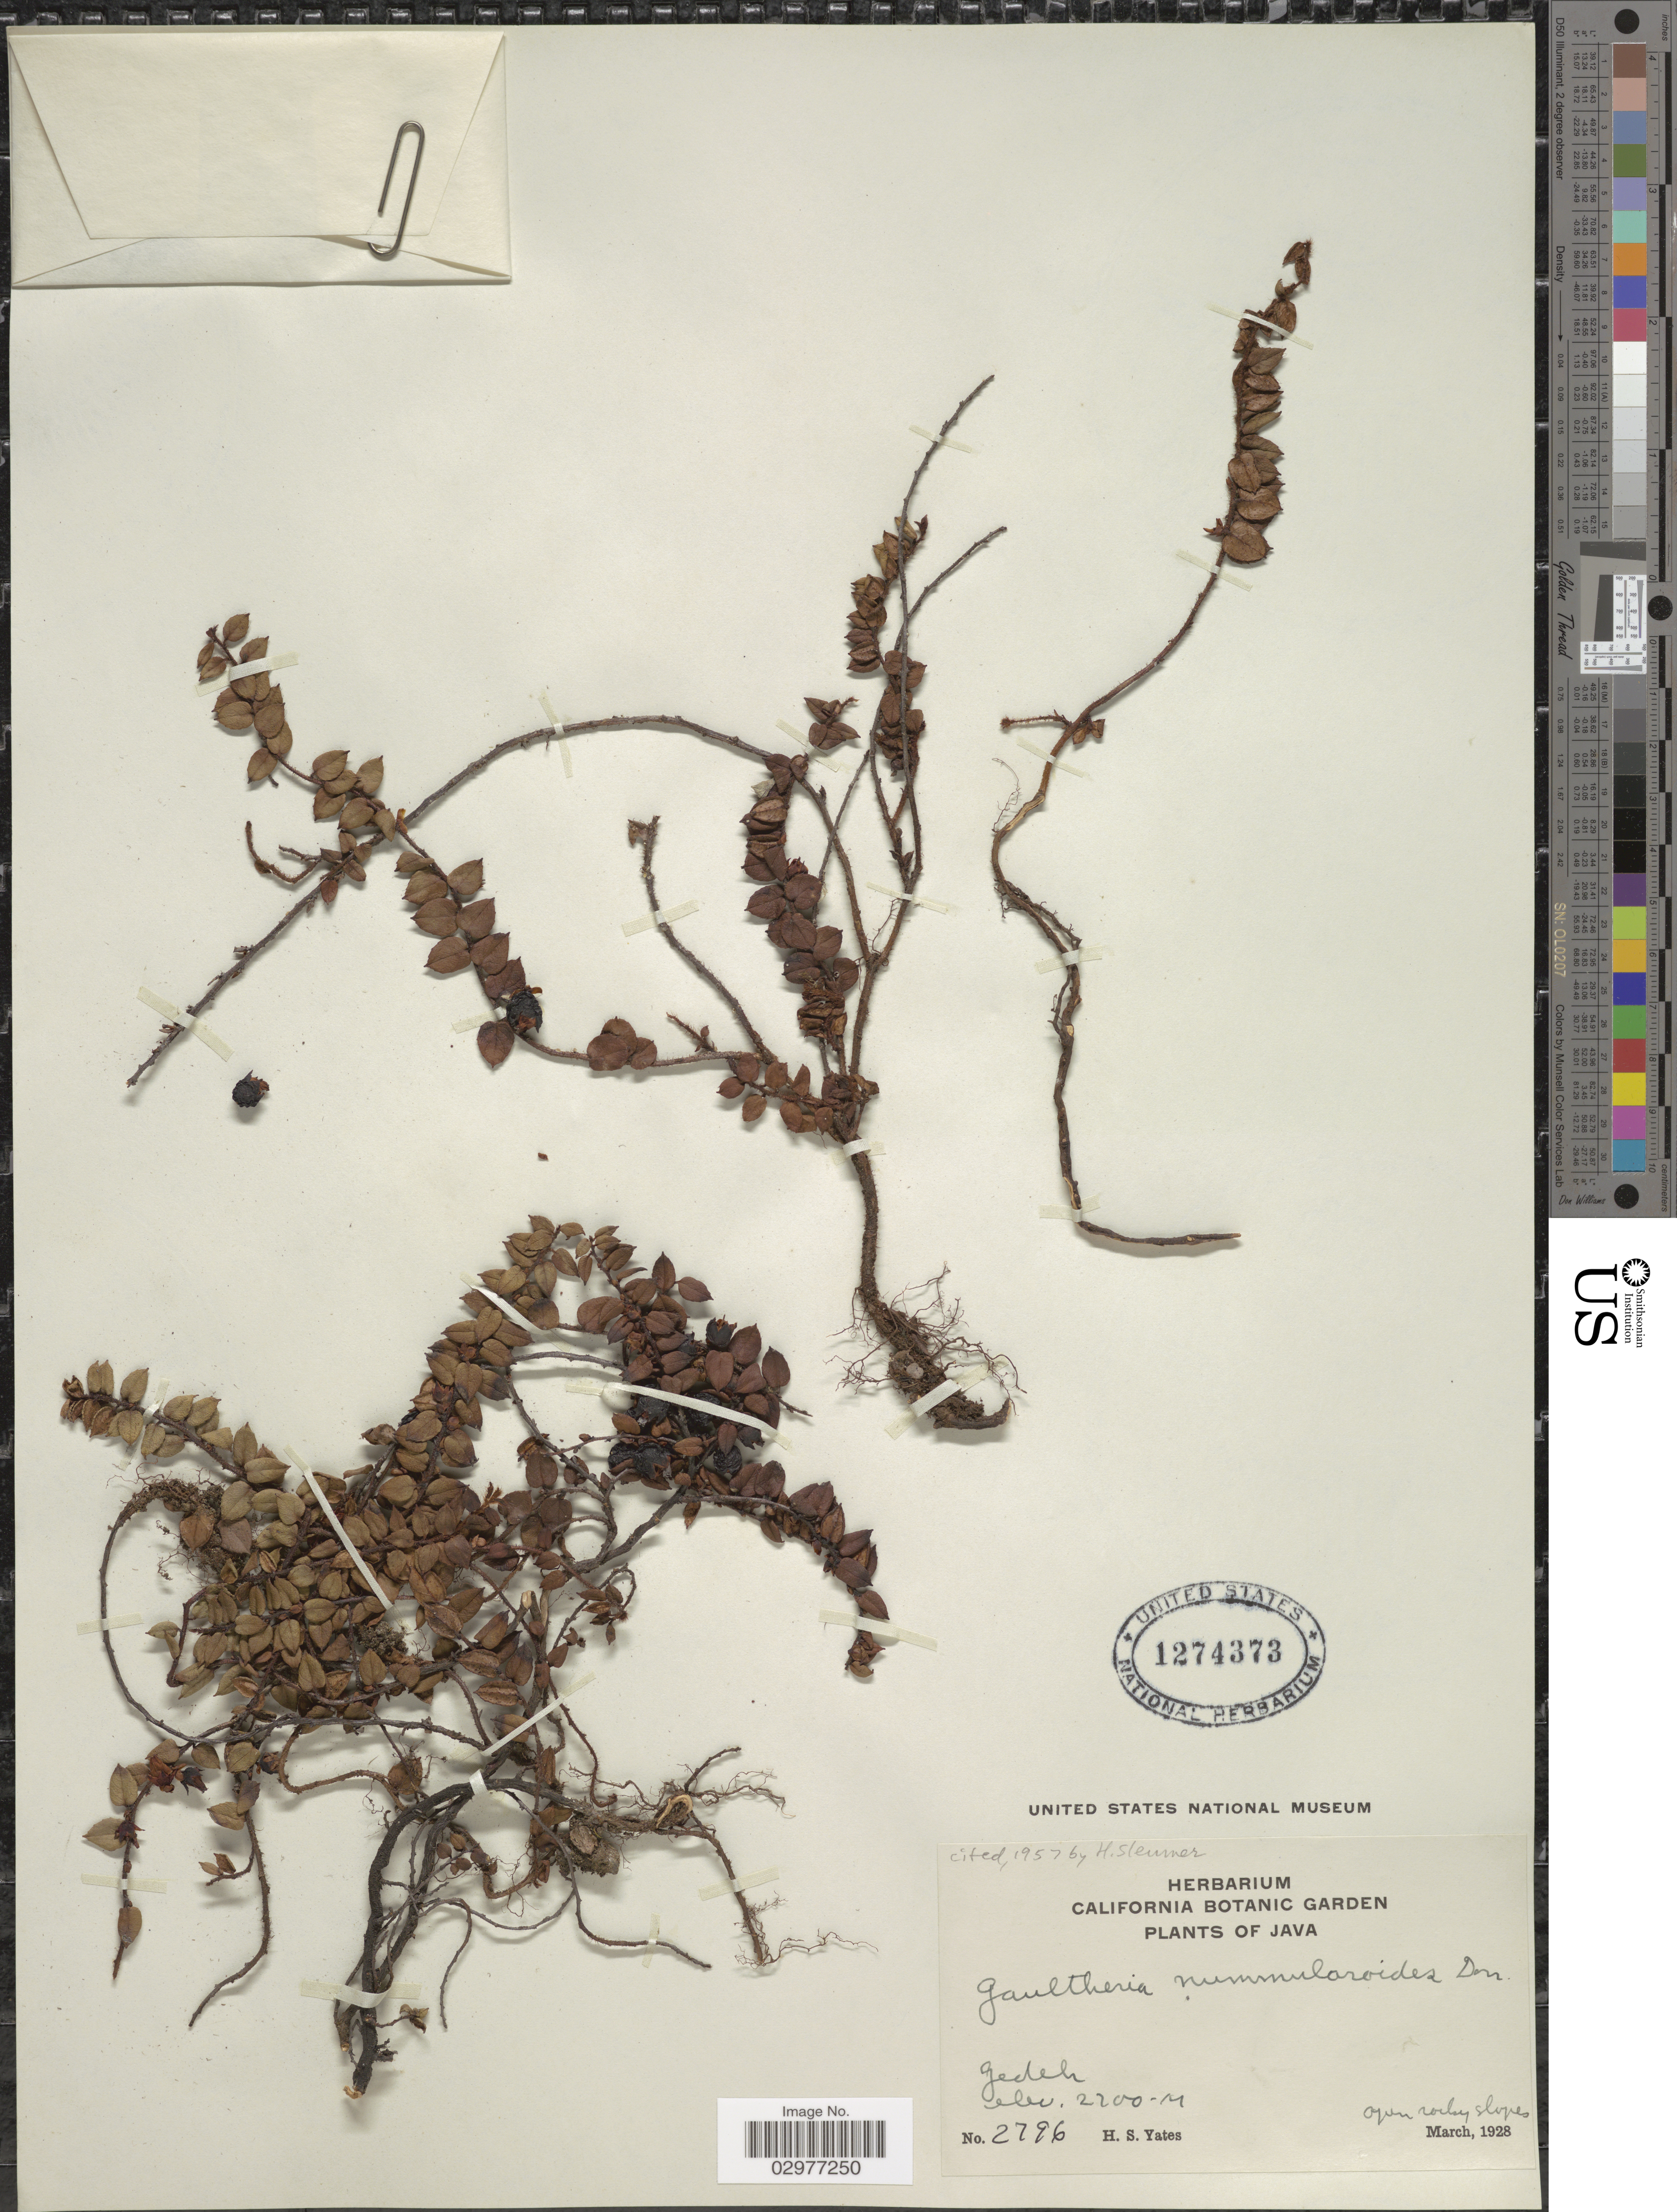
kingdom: Plantae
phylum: Tracheophyta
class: Magnoliopsida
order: Ericales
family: Ericaceae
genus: Gaultheria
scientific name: Gaultheria nummularioides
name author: G. Don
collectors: H. S. Yates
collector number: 2796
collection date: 1928-03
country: Indonesia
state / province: Java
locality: Gedeh.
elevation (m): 2200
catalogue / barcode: US 1274373